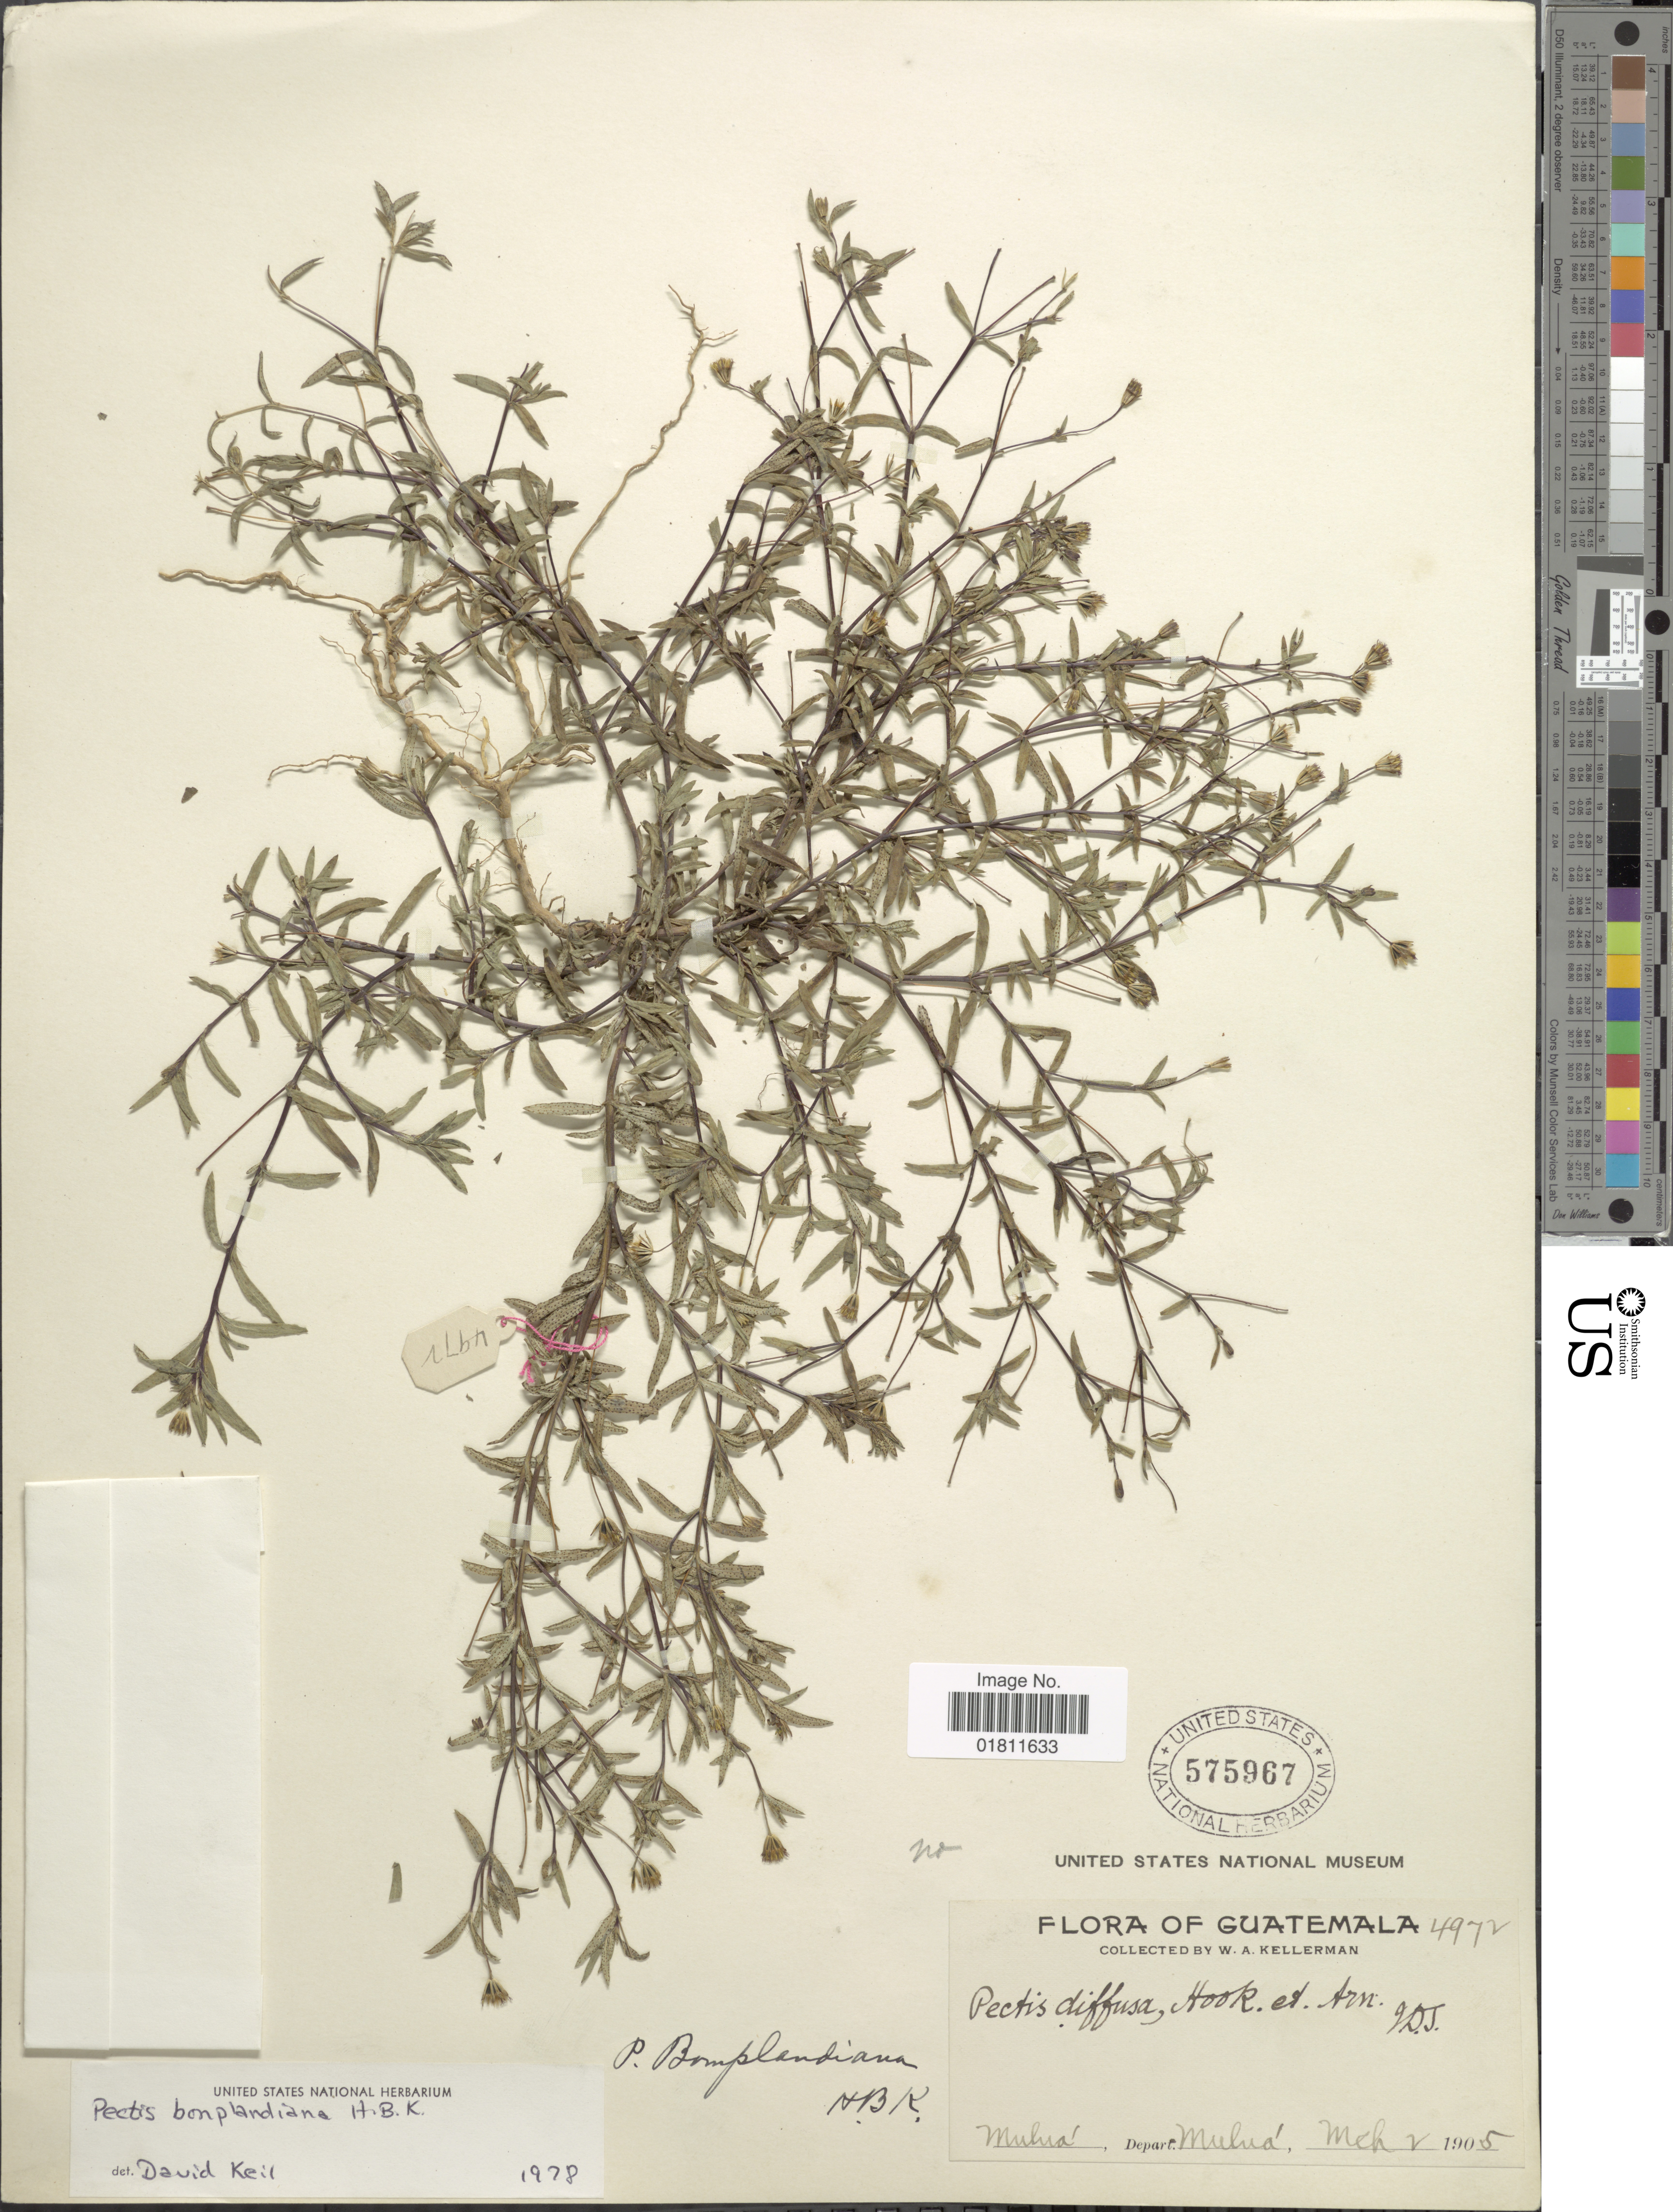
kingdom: Plantae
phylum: Tracheophyta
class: Magnoliopsida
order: Asterales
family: Asteraceae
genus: Pectis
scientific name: Pectis bonplandiana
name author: Kunth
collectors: W. Kellerman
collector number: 4972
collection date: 1905-03-02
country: Guatemala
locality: Mulua Depart. Mulua.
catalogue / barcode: US 575967